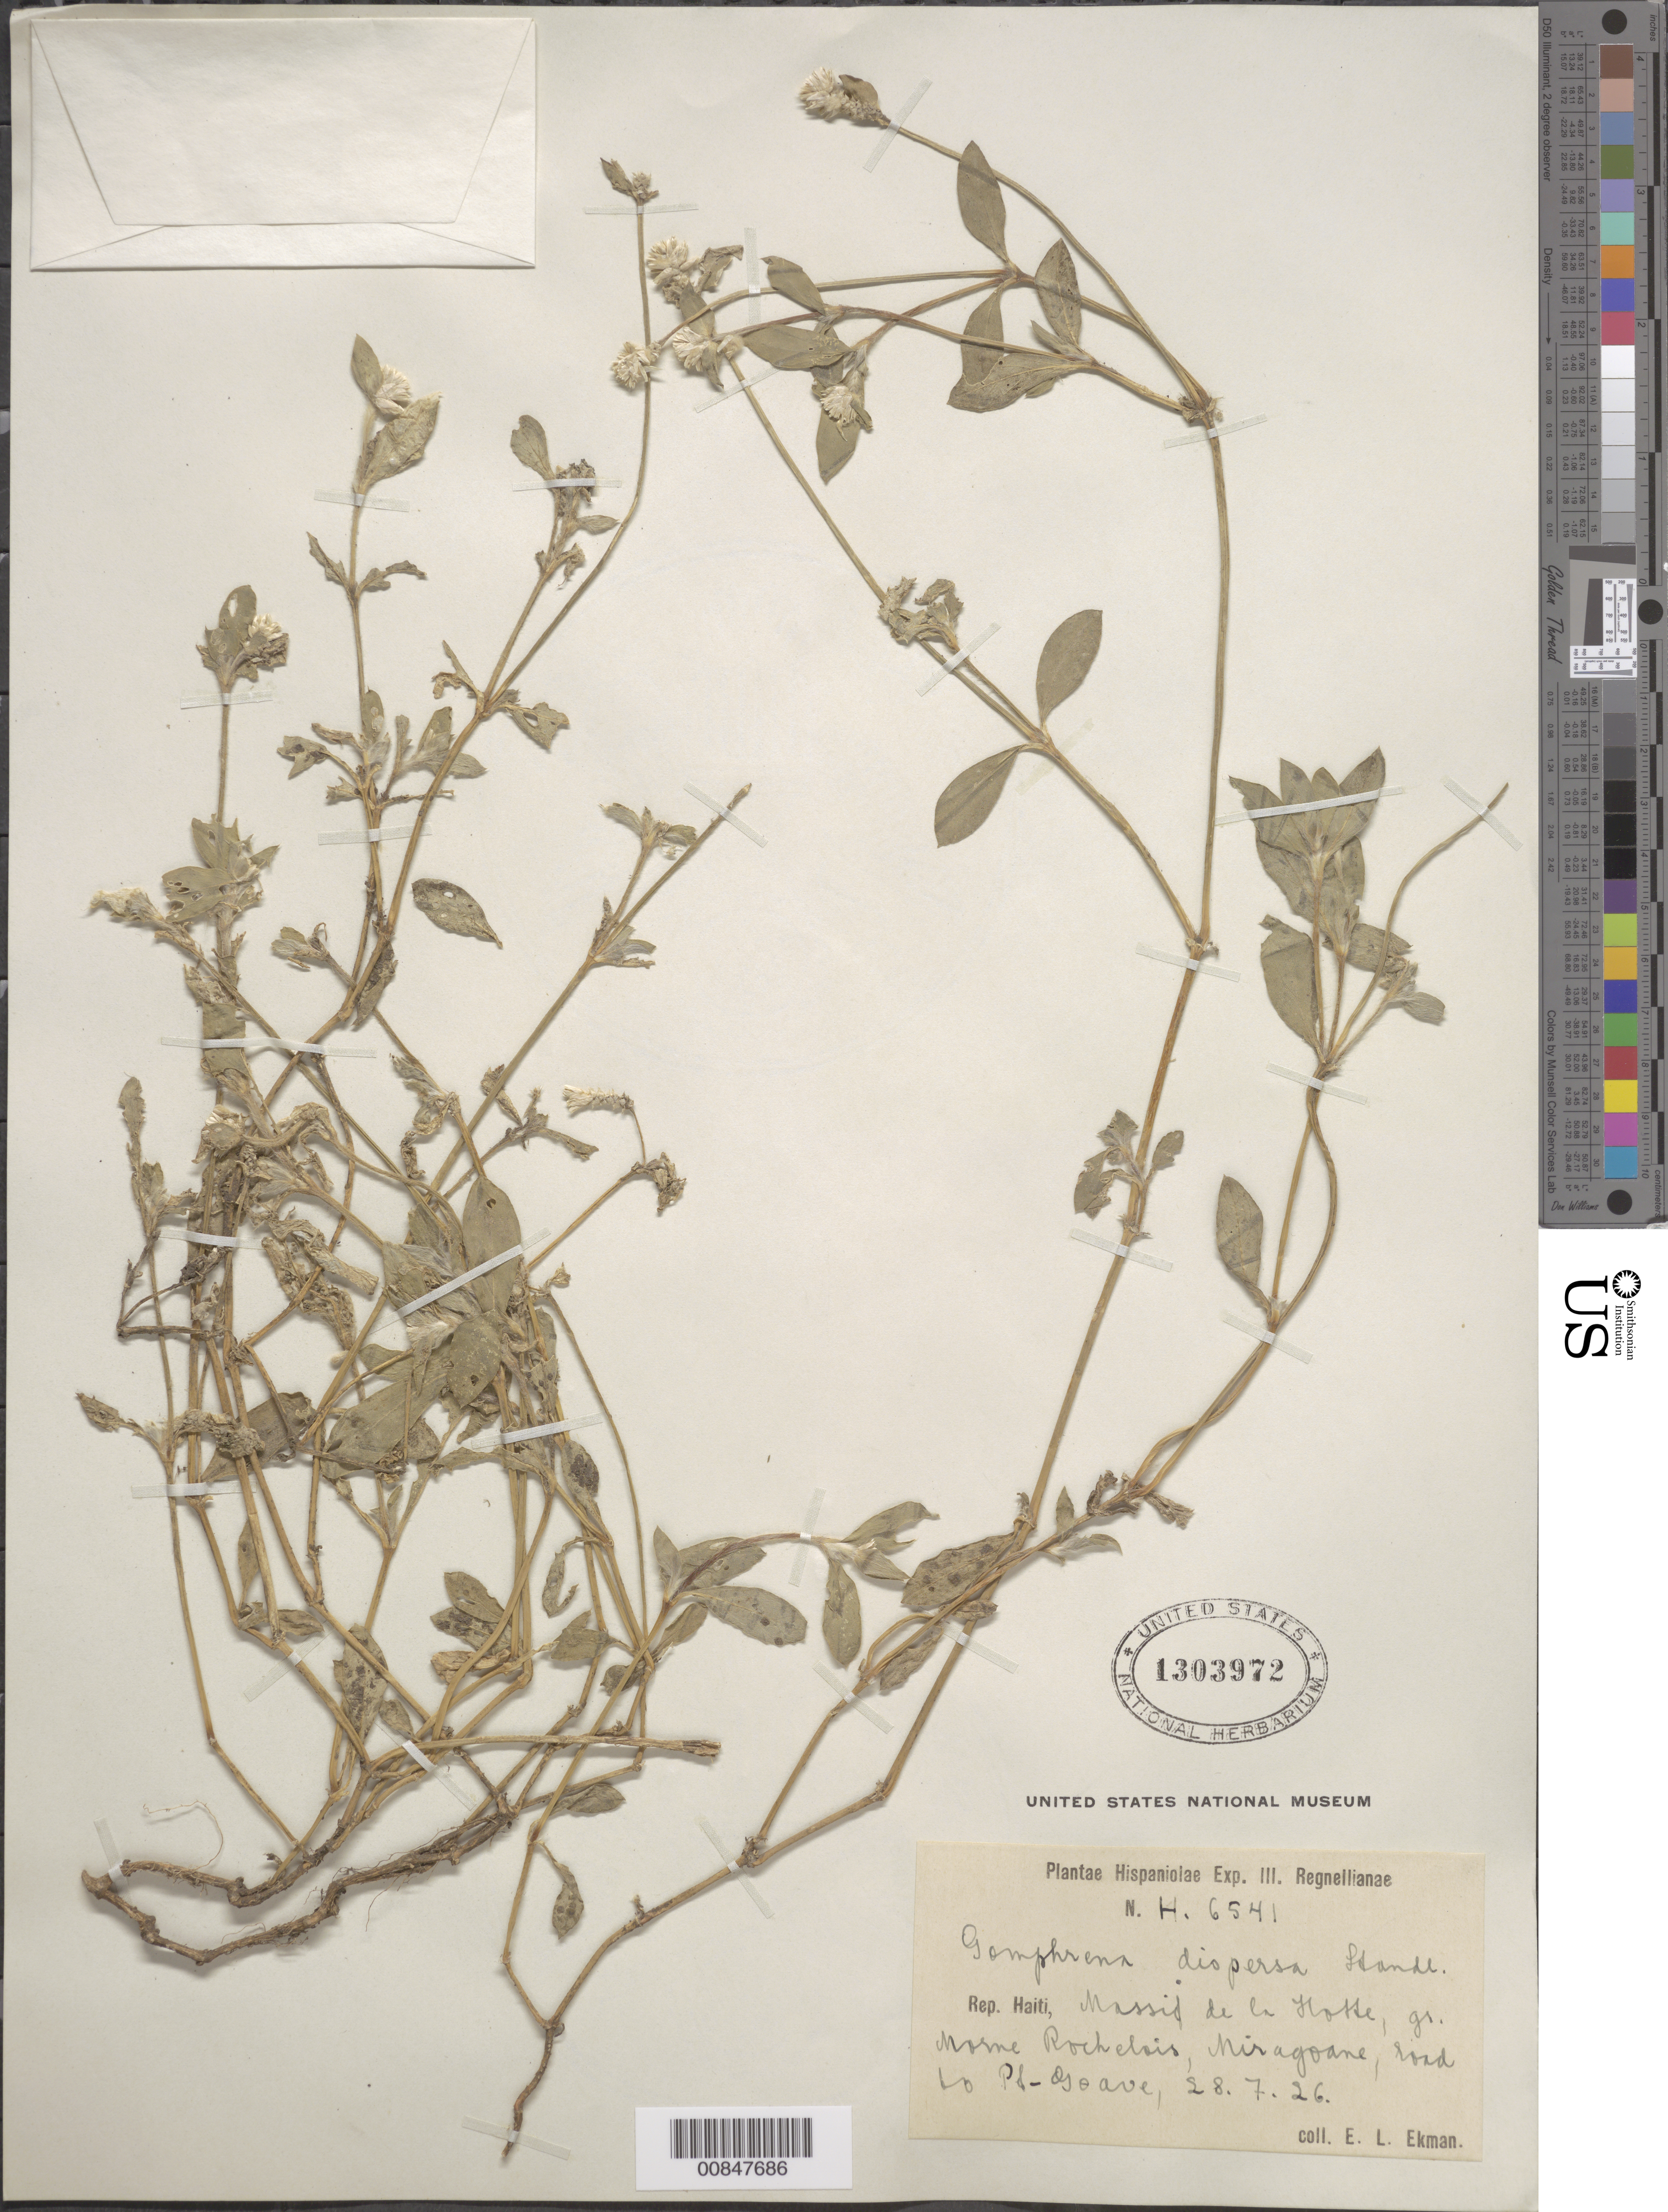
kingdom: Plantae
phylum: Tracheophyta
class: Magnoliopsida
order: Caryophyllales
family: Amaranthaceae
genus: Gomphrena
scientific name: Gomphrena serrata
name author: L.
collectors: E. L. Ekman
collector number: H 6541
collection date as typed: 28 Jul 1926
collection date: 1926-07-28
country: Haiti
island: Hispaniola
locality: Massif de la Hotte, gr. Morne Rochelois, Miragoane, road to Pt-Goave.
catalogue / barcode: US 1303972